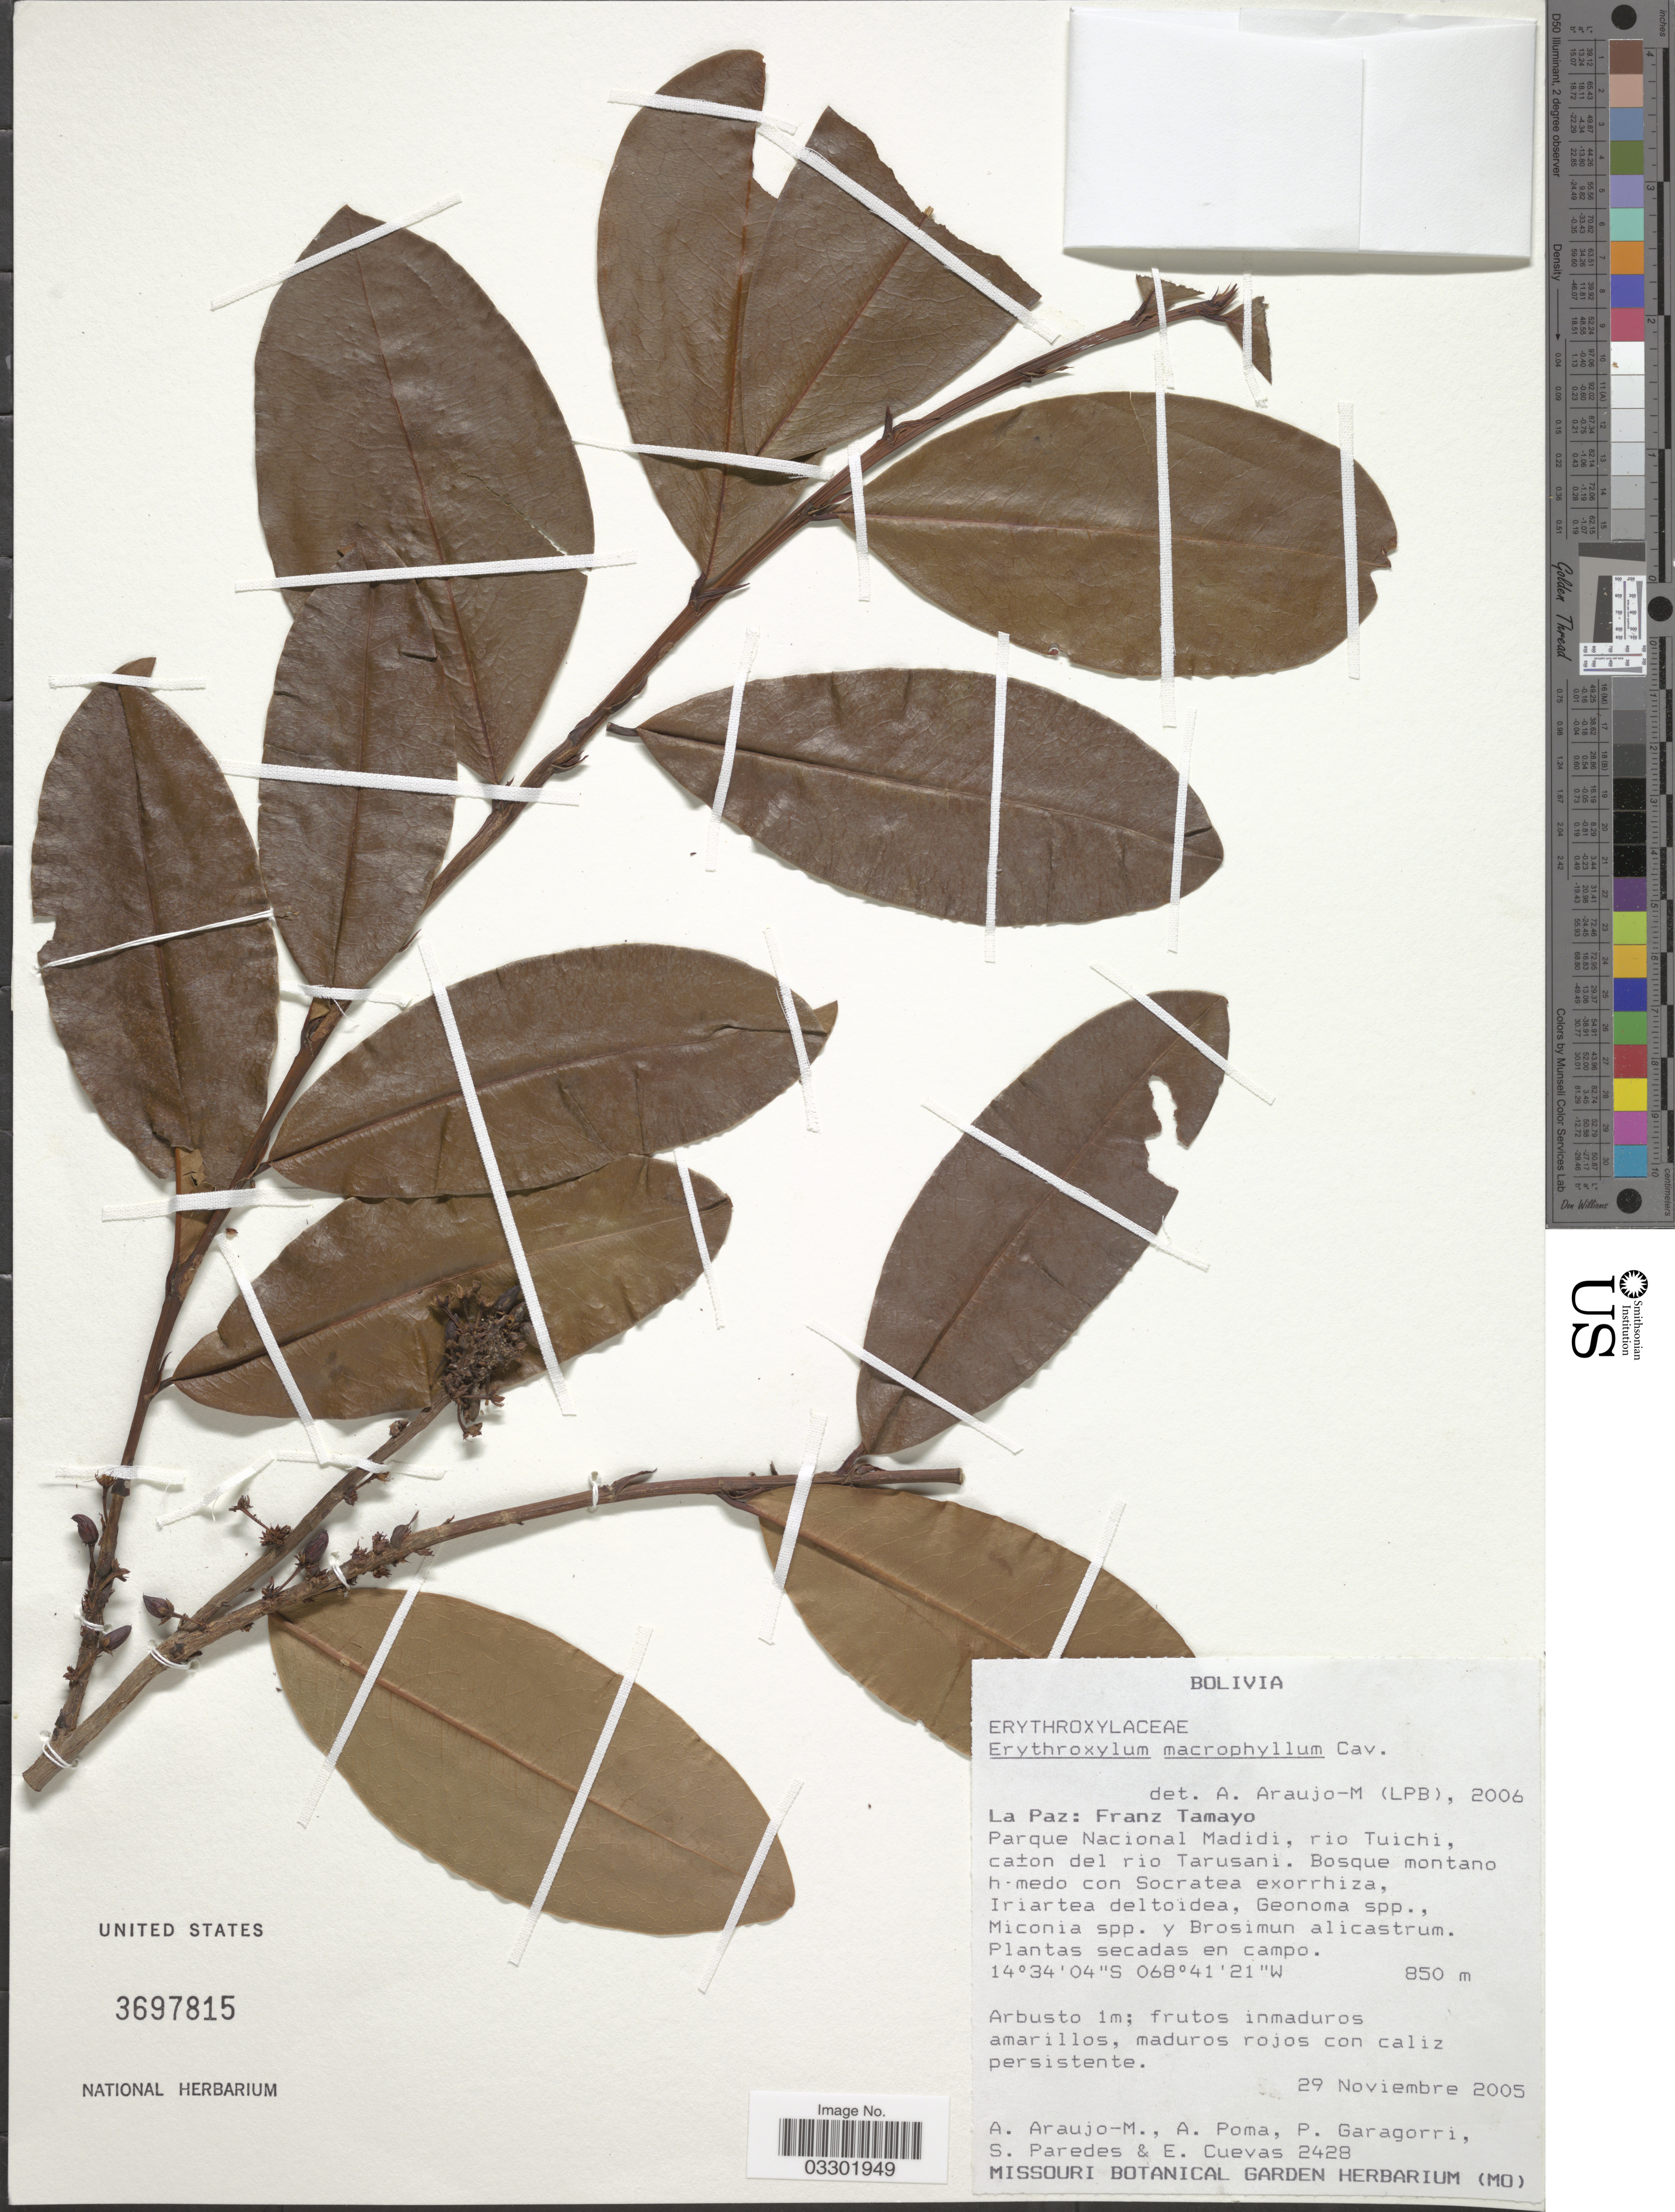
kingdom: Plantae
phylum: Tracheophyta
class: Magnoliopsida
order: Malpighiales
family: Erythroxylaceae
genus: Erythroxylum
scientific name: Erythroxylum macrophyllum var. macrophyllum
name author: Cav.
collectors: A. Araujo-M., A. Poma, P. Garagorri, S. Paredes & E. Cuevas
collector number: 2428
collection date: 2005-11-29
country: Bolivia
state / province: La Paz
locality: Franz Tamayo. Parque Nacional Madidi, rio Tuichi, ca±on del rio Tarusani.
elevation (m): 850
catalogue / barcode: US 3697815